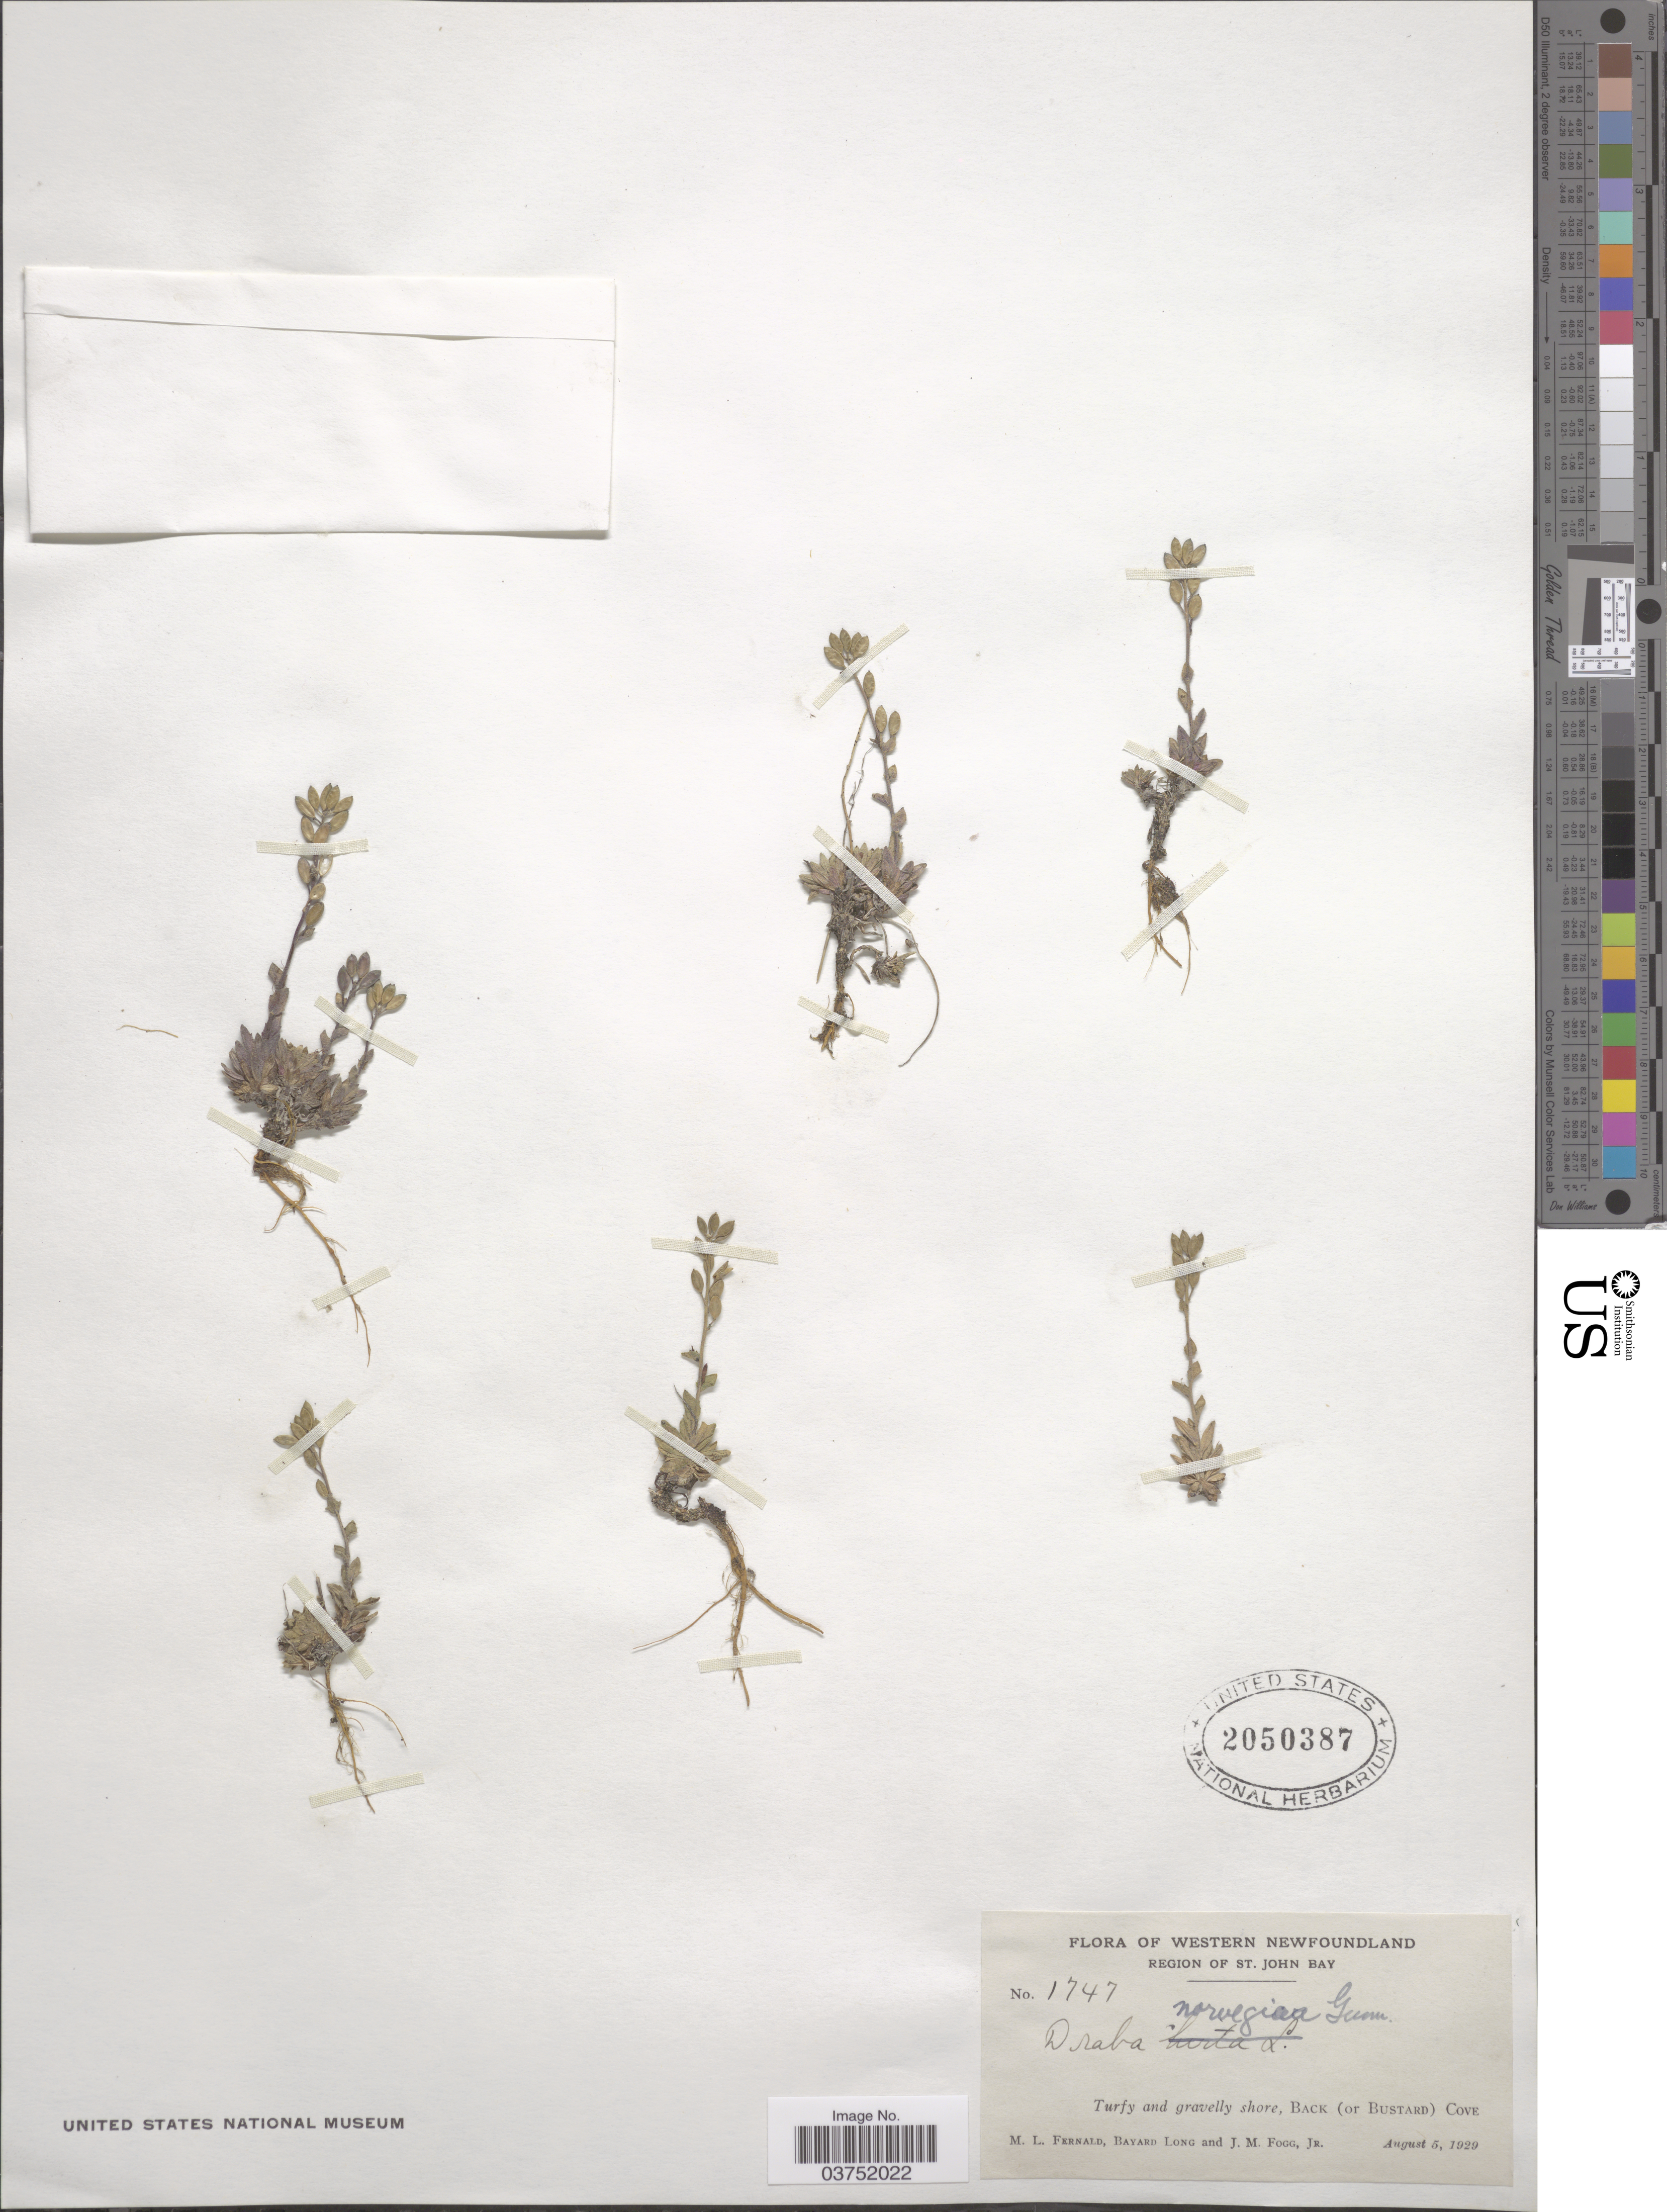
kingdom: Plantae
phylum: Tracheophyta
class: Magnoliopsida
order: Brassicales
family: Brassicaceae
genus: Draba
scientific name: Draba norvegica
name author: Gunnerus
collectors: M. L. Fernald, B. Long & J. Fogg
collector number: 1747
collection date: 1929-08-05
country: Canada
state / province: Newfoundland and Labrador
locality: Western Newfoundland. Region Of St. John Bay. Turfy and gravelly shore, Back (or Bustard) Cove.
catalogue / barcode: US 2050387